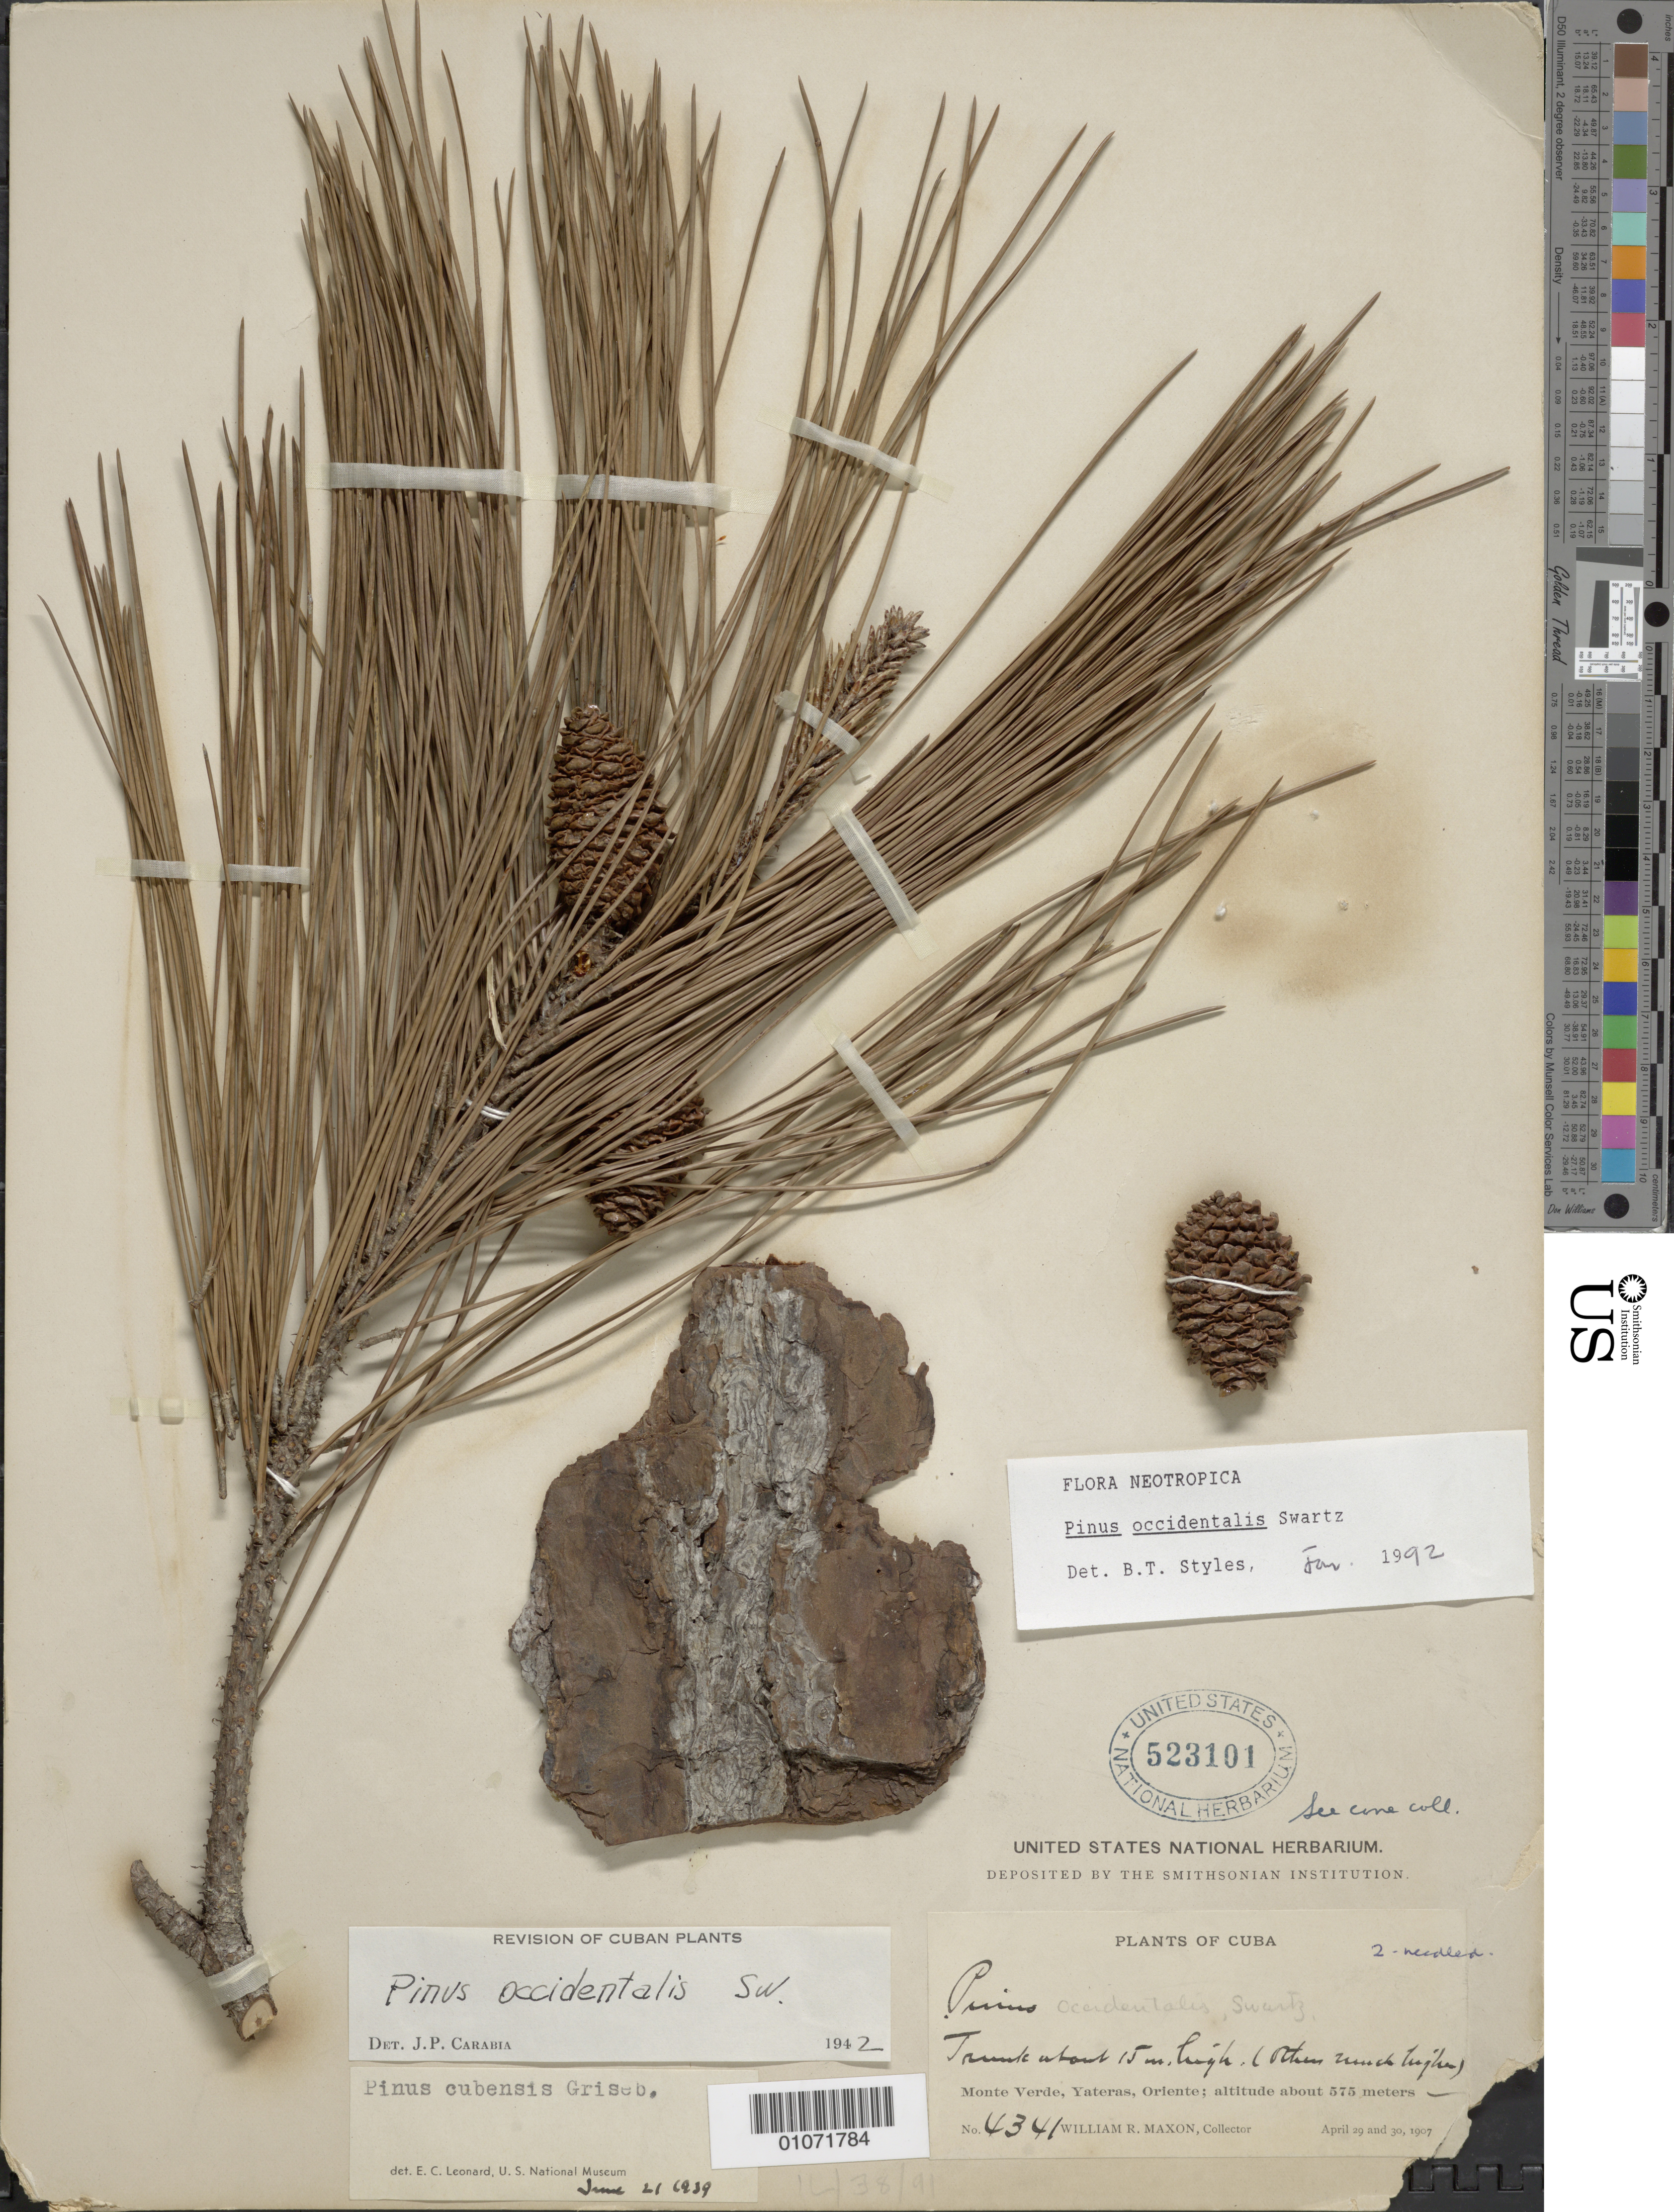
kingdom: Plantae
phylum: Tracheophyta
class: Pinopsida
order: Pinales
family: Pinaceae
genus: Pinus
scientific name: Pinus occidentalis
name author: Sw.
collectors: W. R. Maxon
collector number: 4341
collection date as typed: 29 Apr 1907 to 30 Apr 1907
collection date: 1907-04-29/1907-04-30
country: Cuba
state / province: Oriente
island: Cuba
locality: Trunk whose 15m high (others much higher) Monte Verde, Yateras Oriente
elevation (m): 515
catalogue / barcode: US 523101